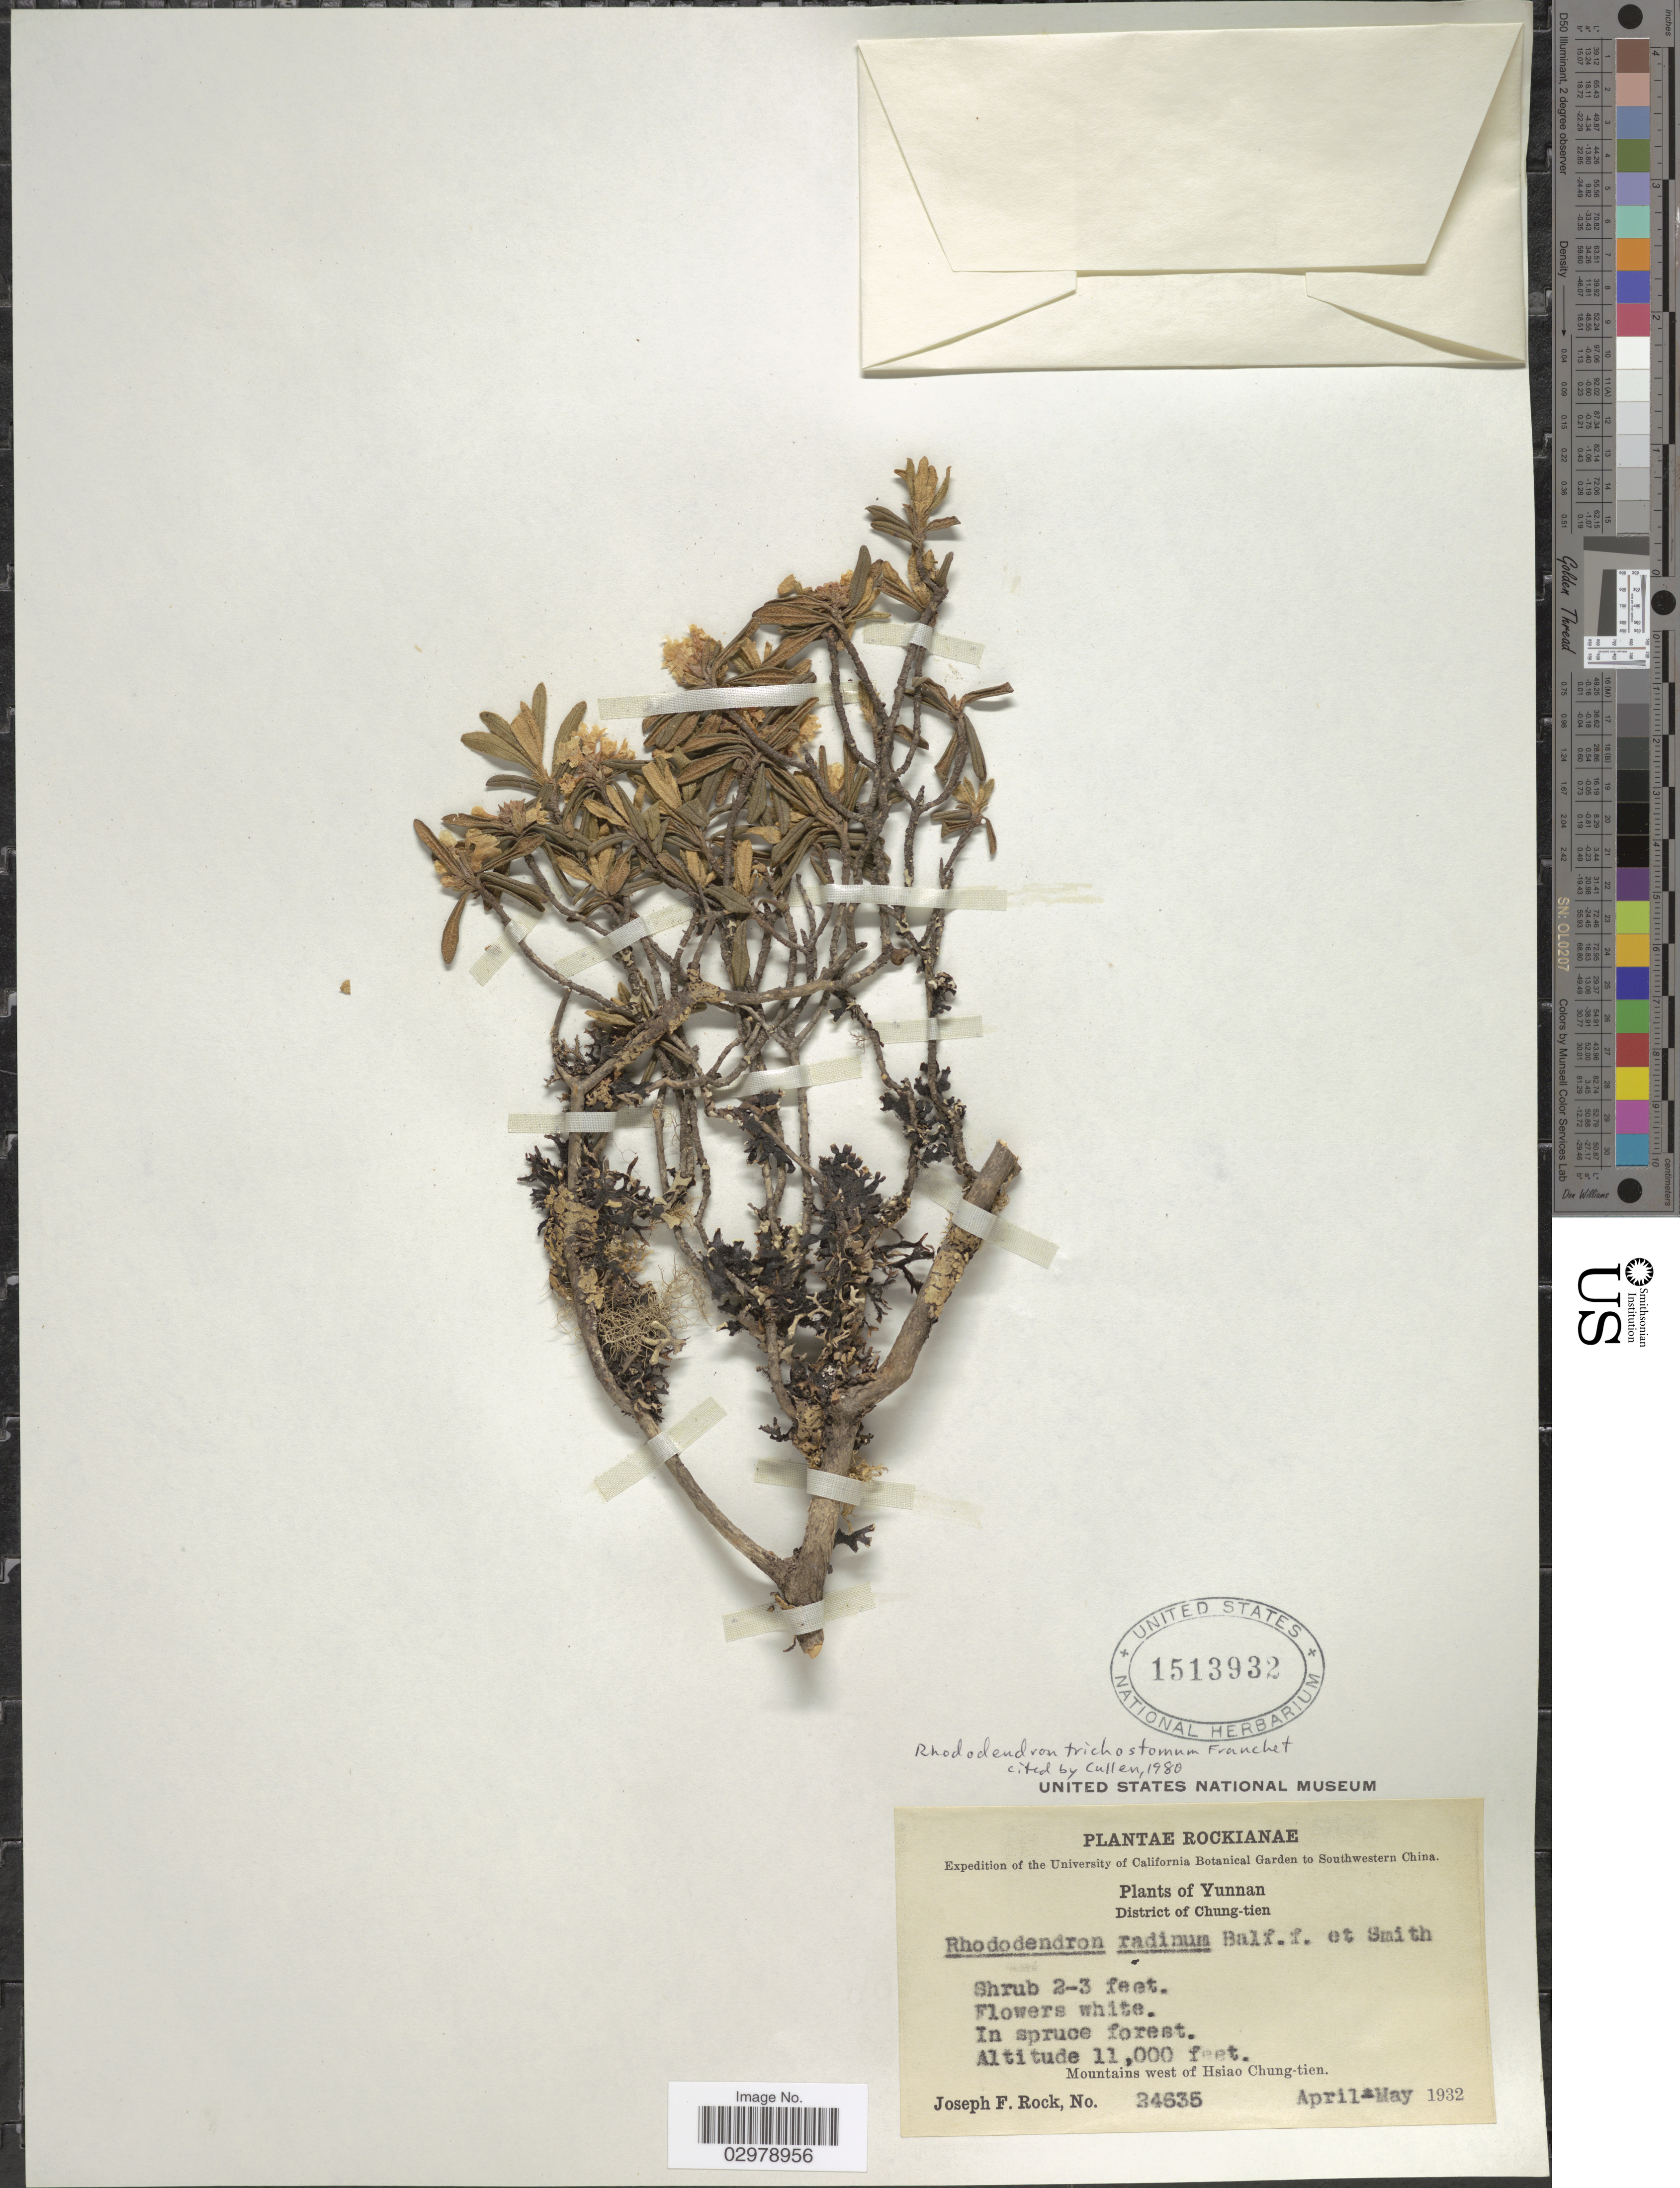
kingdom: Plantae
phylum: Tracheophyta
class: Magnoliopsida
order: Ericales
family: Ericaceae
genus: Rhododendron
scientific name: Rhododendron trichostomum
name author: Franch.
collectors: J. F. Rock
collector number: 24635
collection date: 1932-04/1932-05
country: China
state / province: Yunnan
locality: Southwestern China. District of Chung-tien. Mountains west of Hsiao Chung-tien.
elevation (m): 3353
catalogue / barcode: US 1513932